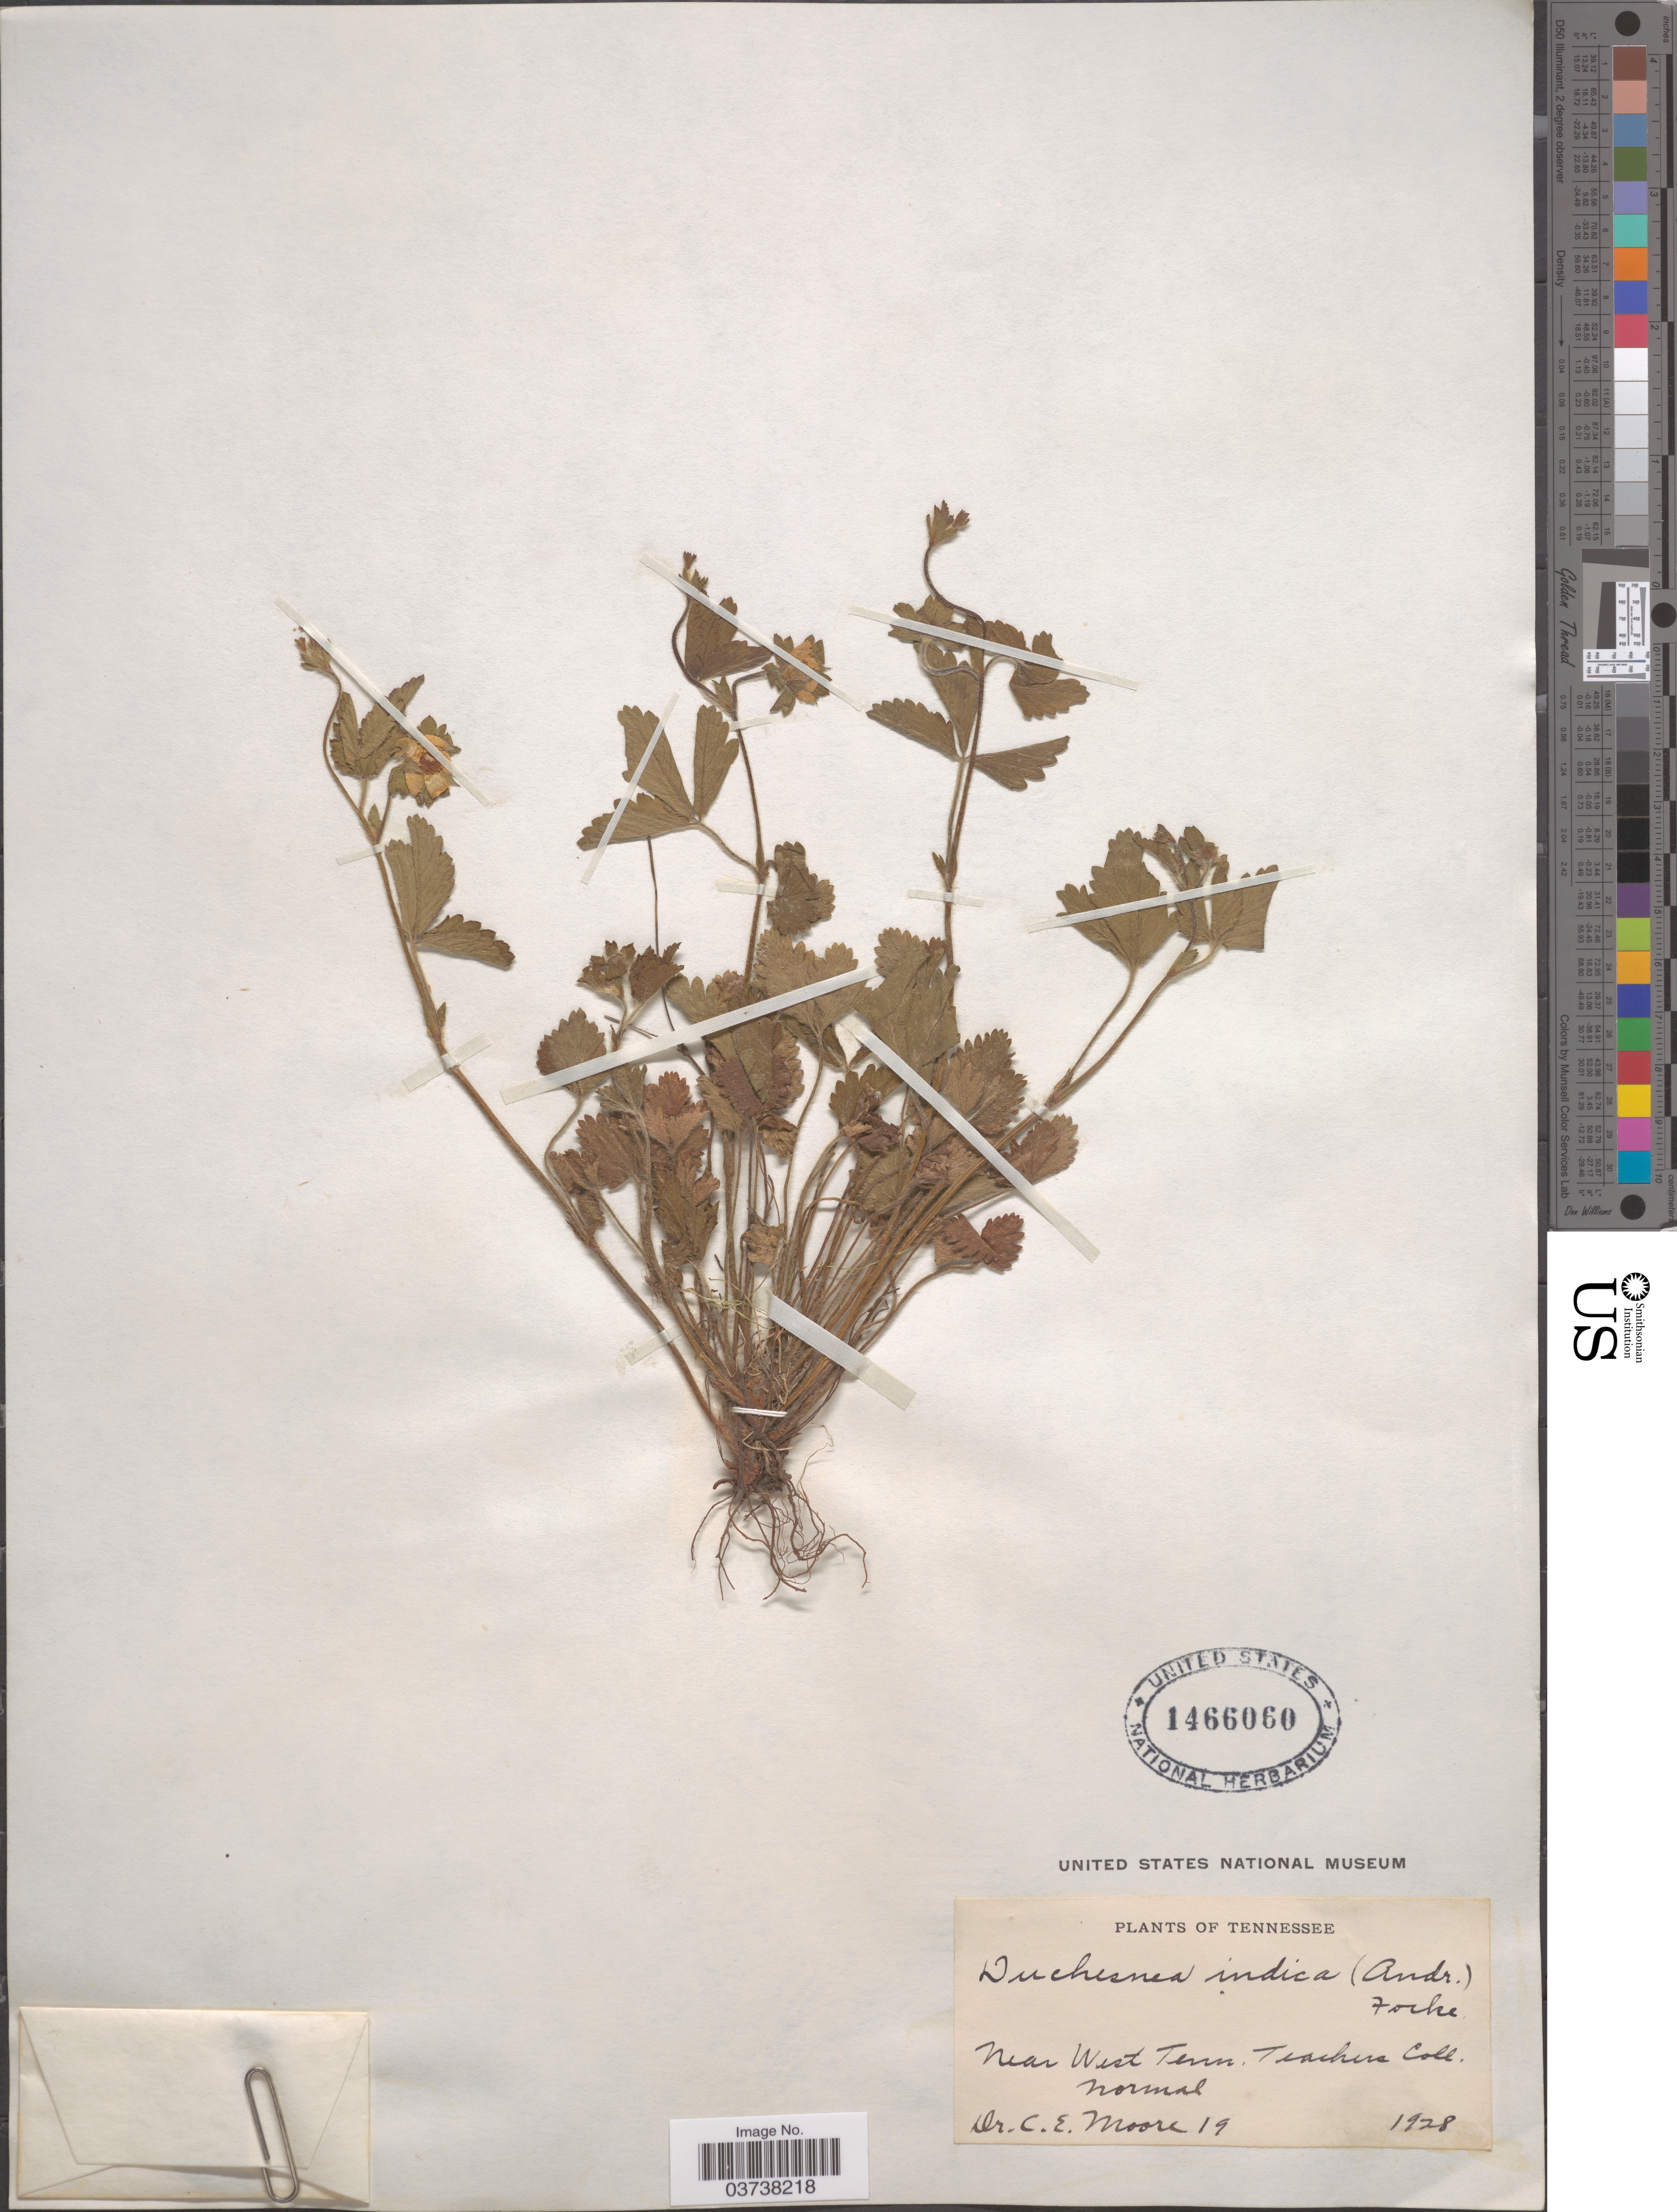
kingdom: Plantae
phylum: Tracheophyta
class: Magnoliopsida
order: Rosales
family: Rosaceae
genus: Potentilla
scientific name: Potentilla indica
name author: (Andrews) Th. Wolf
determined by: Strong, Mark T., (BOT), Smithsonian Institution - National Museum of Natural History (UNITED STATES)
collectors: C. Moore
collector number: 19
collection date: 1928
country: United States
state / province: Tennessee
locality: Near West Tenn. Teachers.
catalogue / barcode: US 1466060